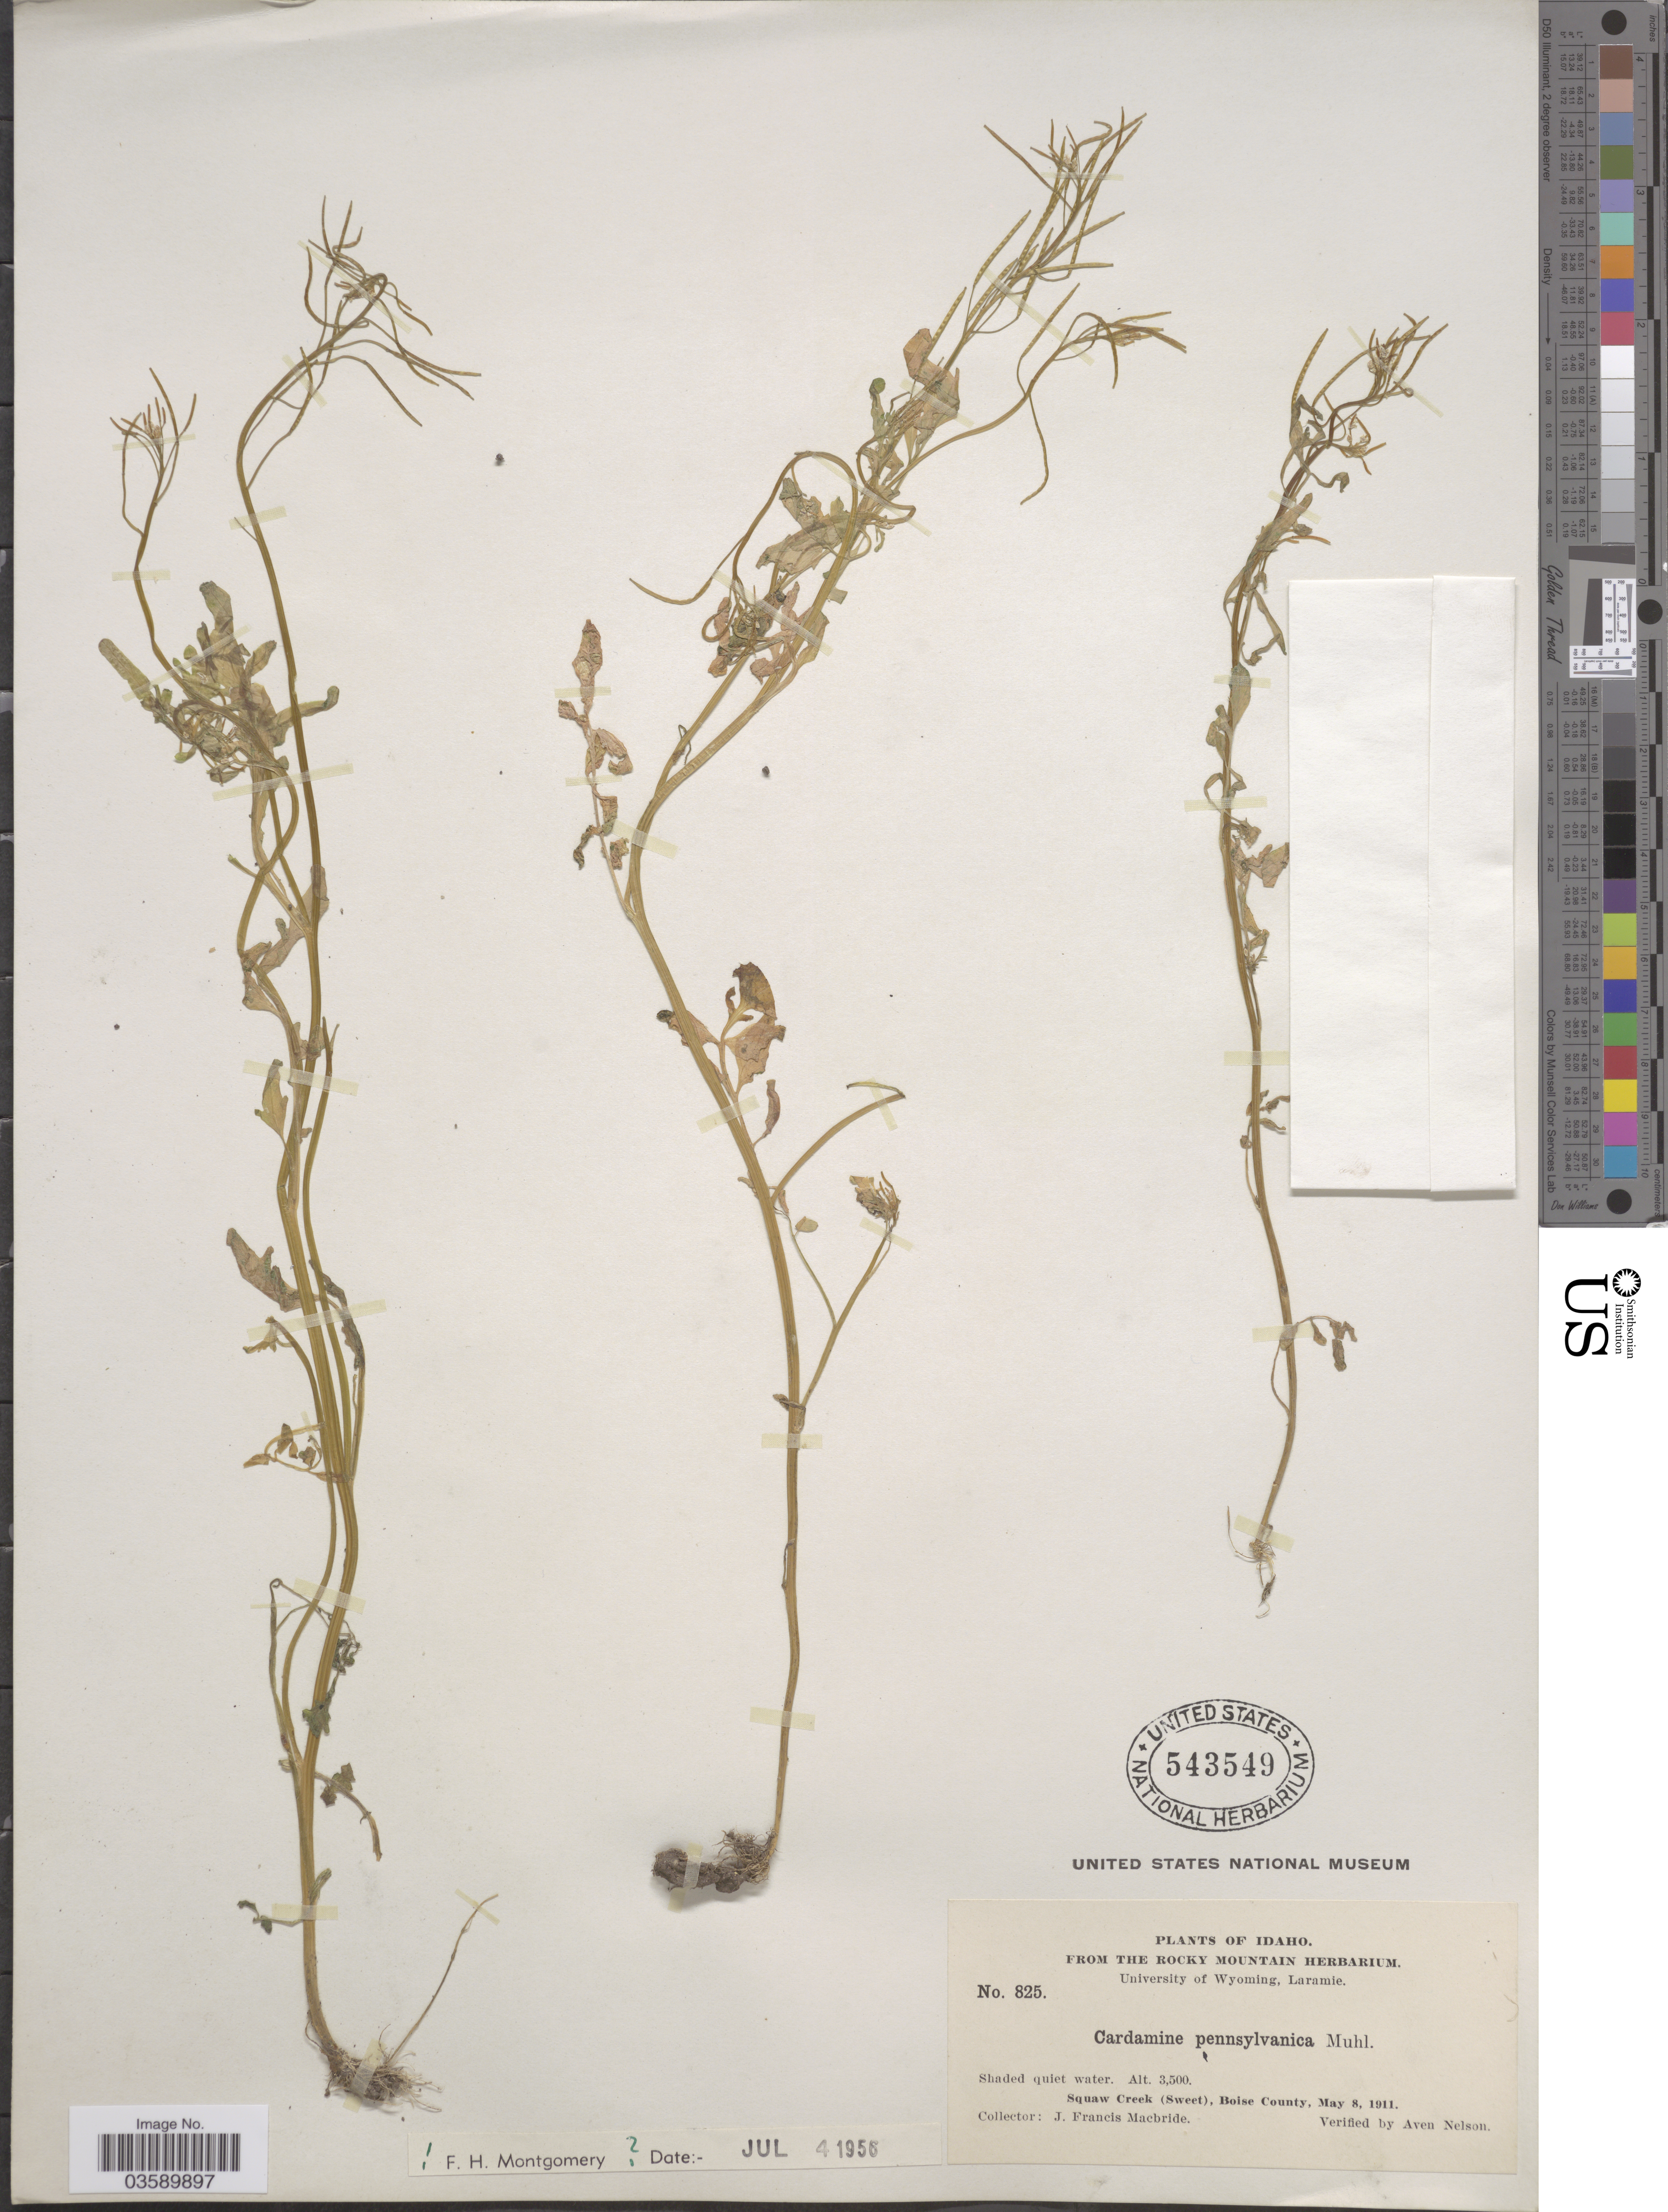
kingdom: Plantae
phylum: Tracheophyta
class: Magnoliopsida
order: Brassicales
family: Brassicaceae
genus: Cardamine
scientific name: Cardamine pensylvanica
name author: Muhl. ex Willd.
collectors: J. F. Macbride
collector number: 825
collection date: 1911-05-08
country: United States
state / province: Idaho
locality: Squaw Creek (Sweet), Boise County.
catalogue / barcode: US 543549